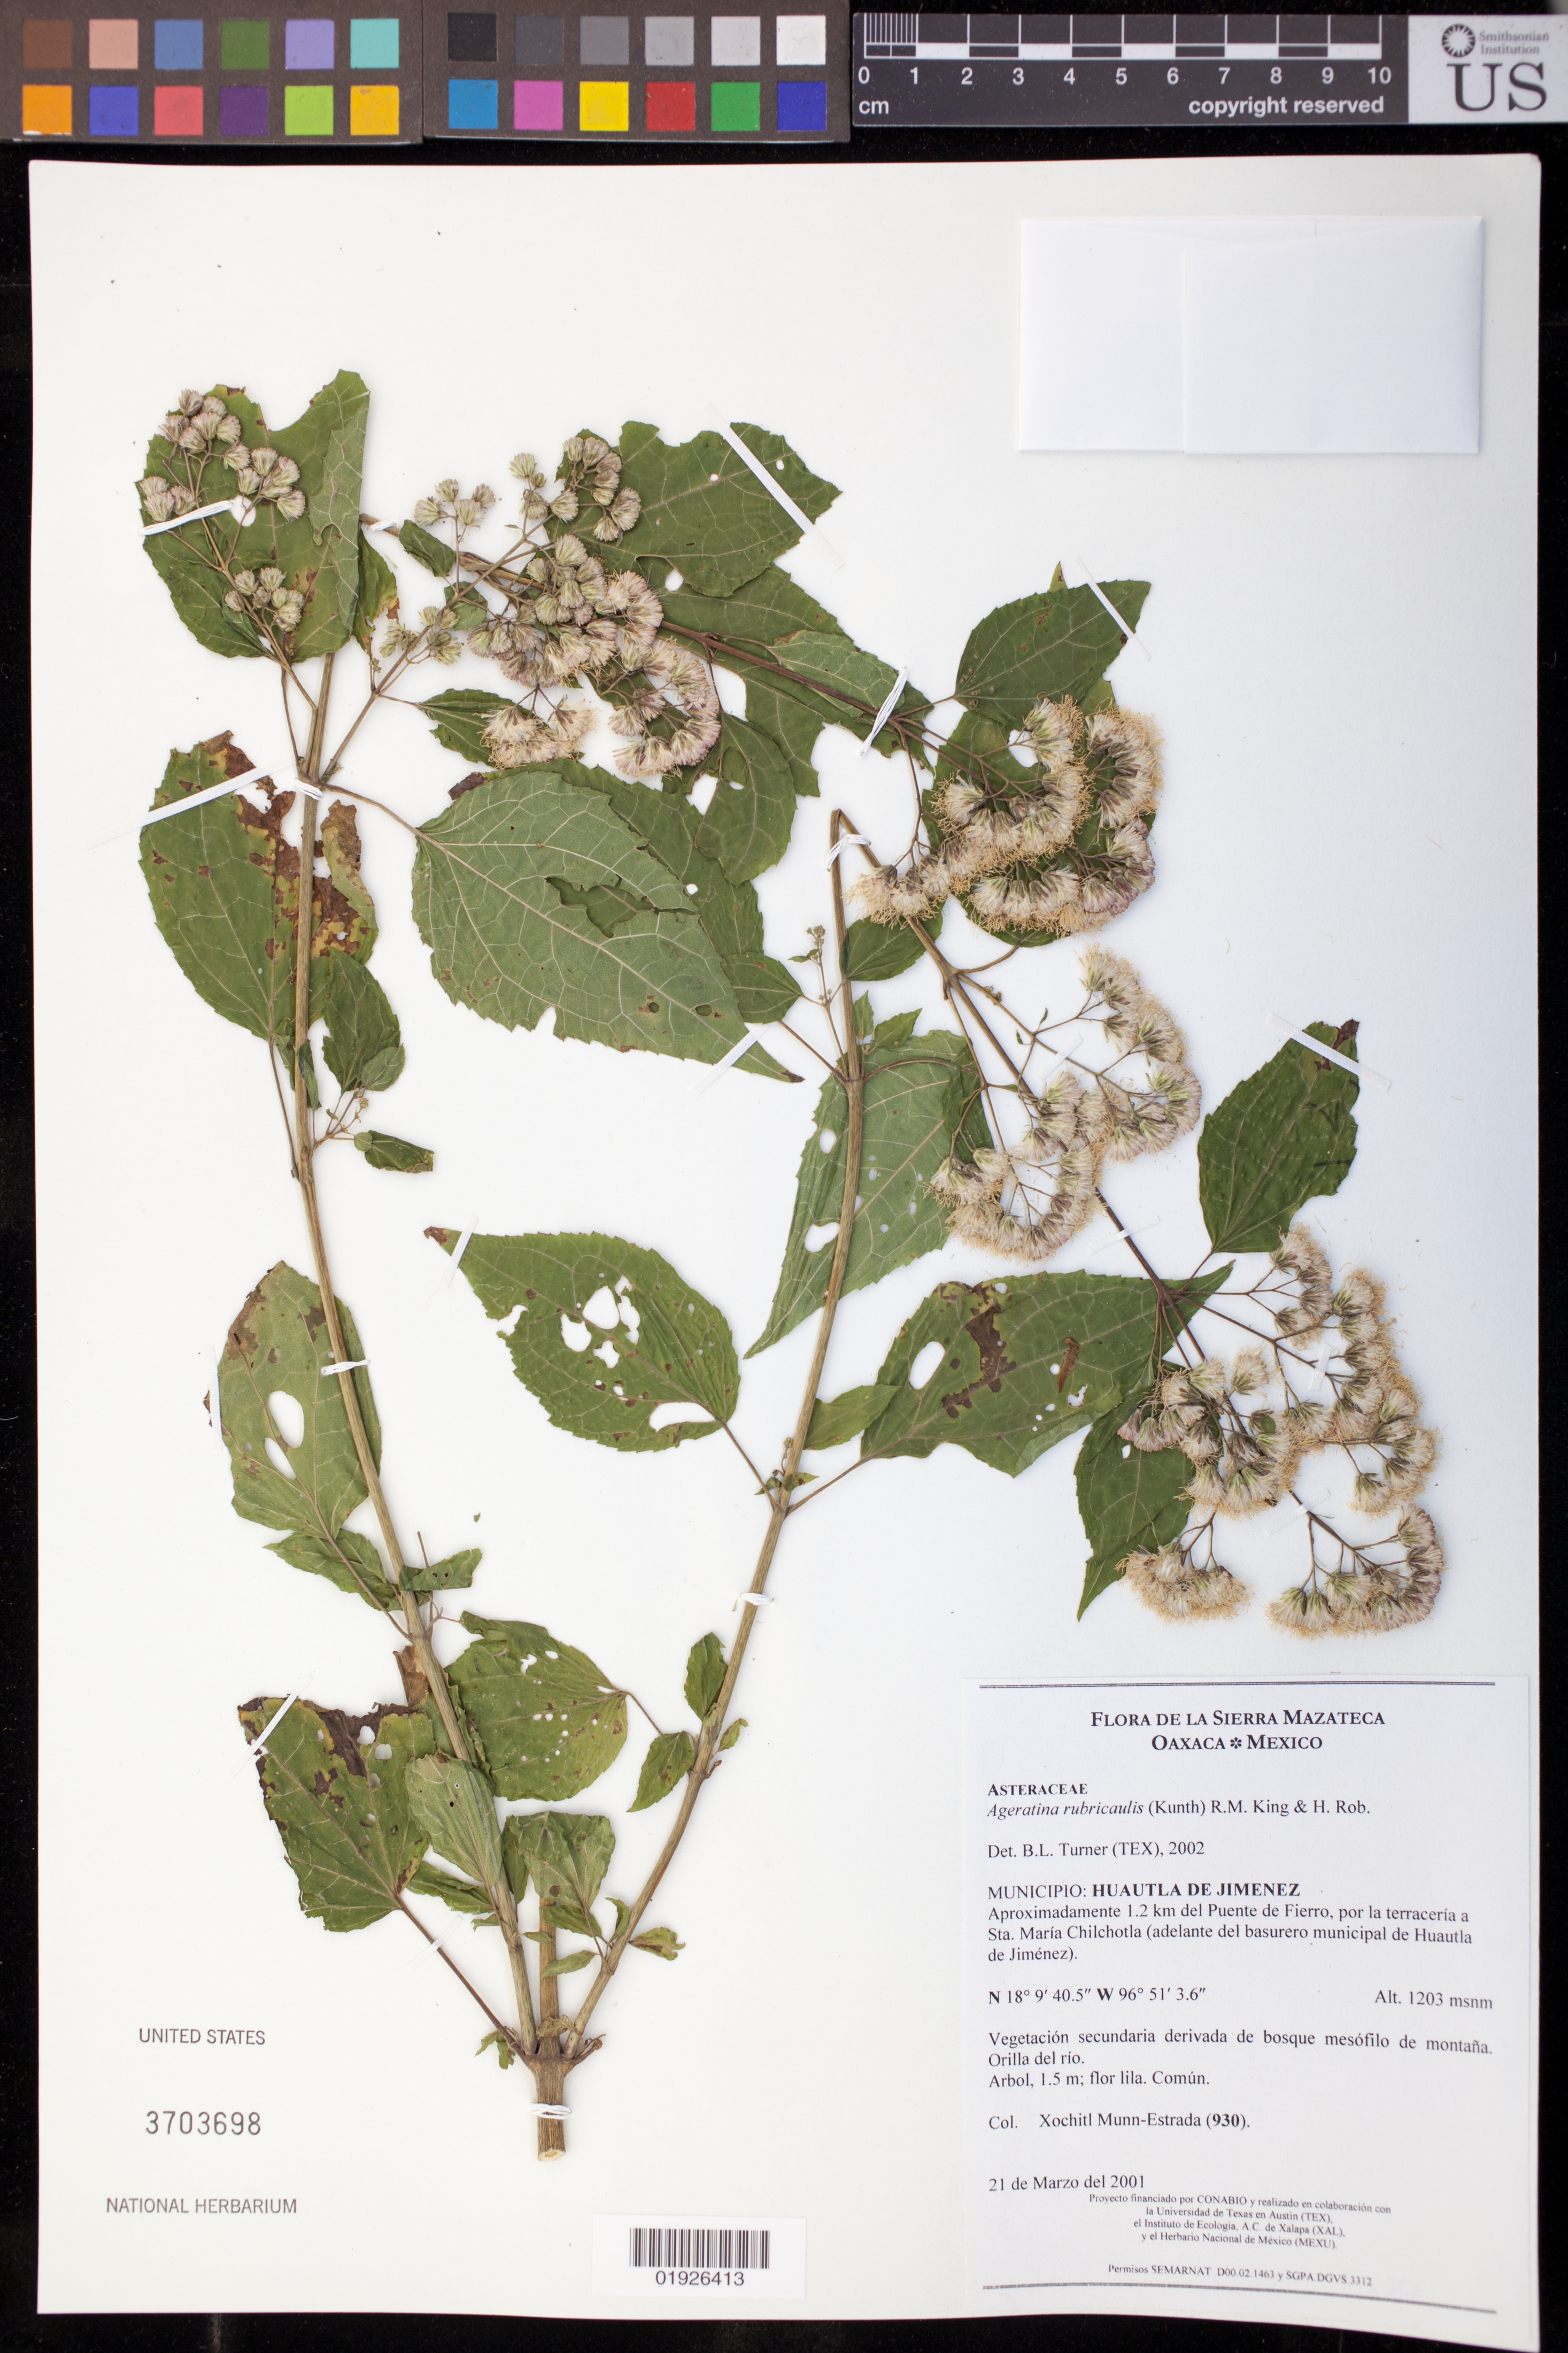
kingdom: Plantae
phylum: Tracheophyta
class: Magnoliopsida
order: Asterales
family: Asteraceae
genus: Ageratina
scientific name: Ageratina rubricaulis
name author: (Kunth) R.M. King & H. Rob.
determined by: Turner, B. L.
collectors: X. Munn-Estrada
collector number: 930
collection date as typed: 21 de Marzo del 2001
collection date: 2001-03-21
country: Mexico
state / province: Oaxaca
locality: Huautla de Jimenez, Aprox. 1.2 km del Puente de Fierro, por la terraceria a Sta. Maria Chilchotla (adelante del basurero municipal de Huautla de Jimenez).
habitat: Vegetacion secundaria derivada de bosque mesofilo de montana. Orilla del rio.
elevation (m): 1203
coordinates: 18 9 40.5 N, 96 51 3.6 W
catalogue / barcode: US 3703698